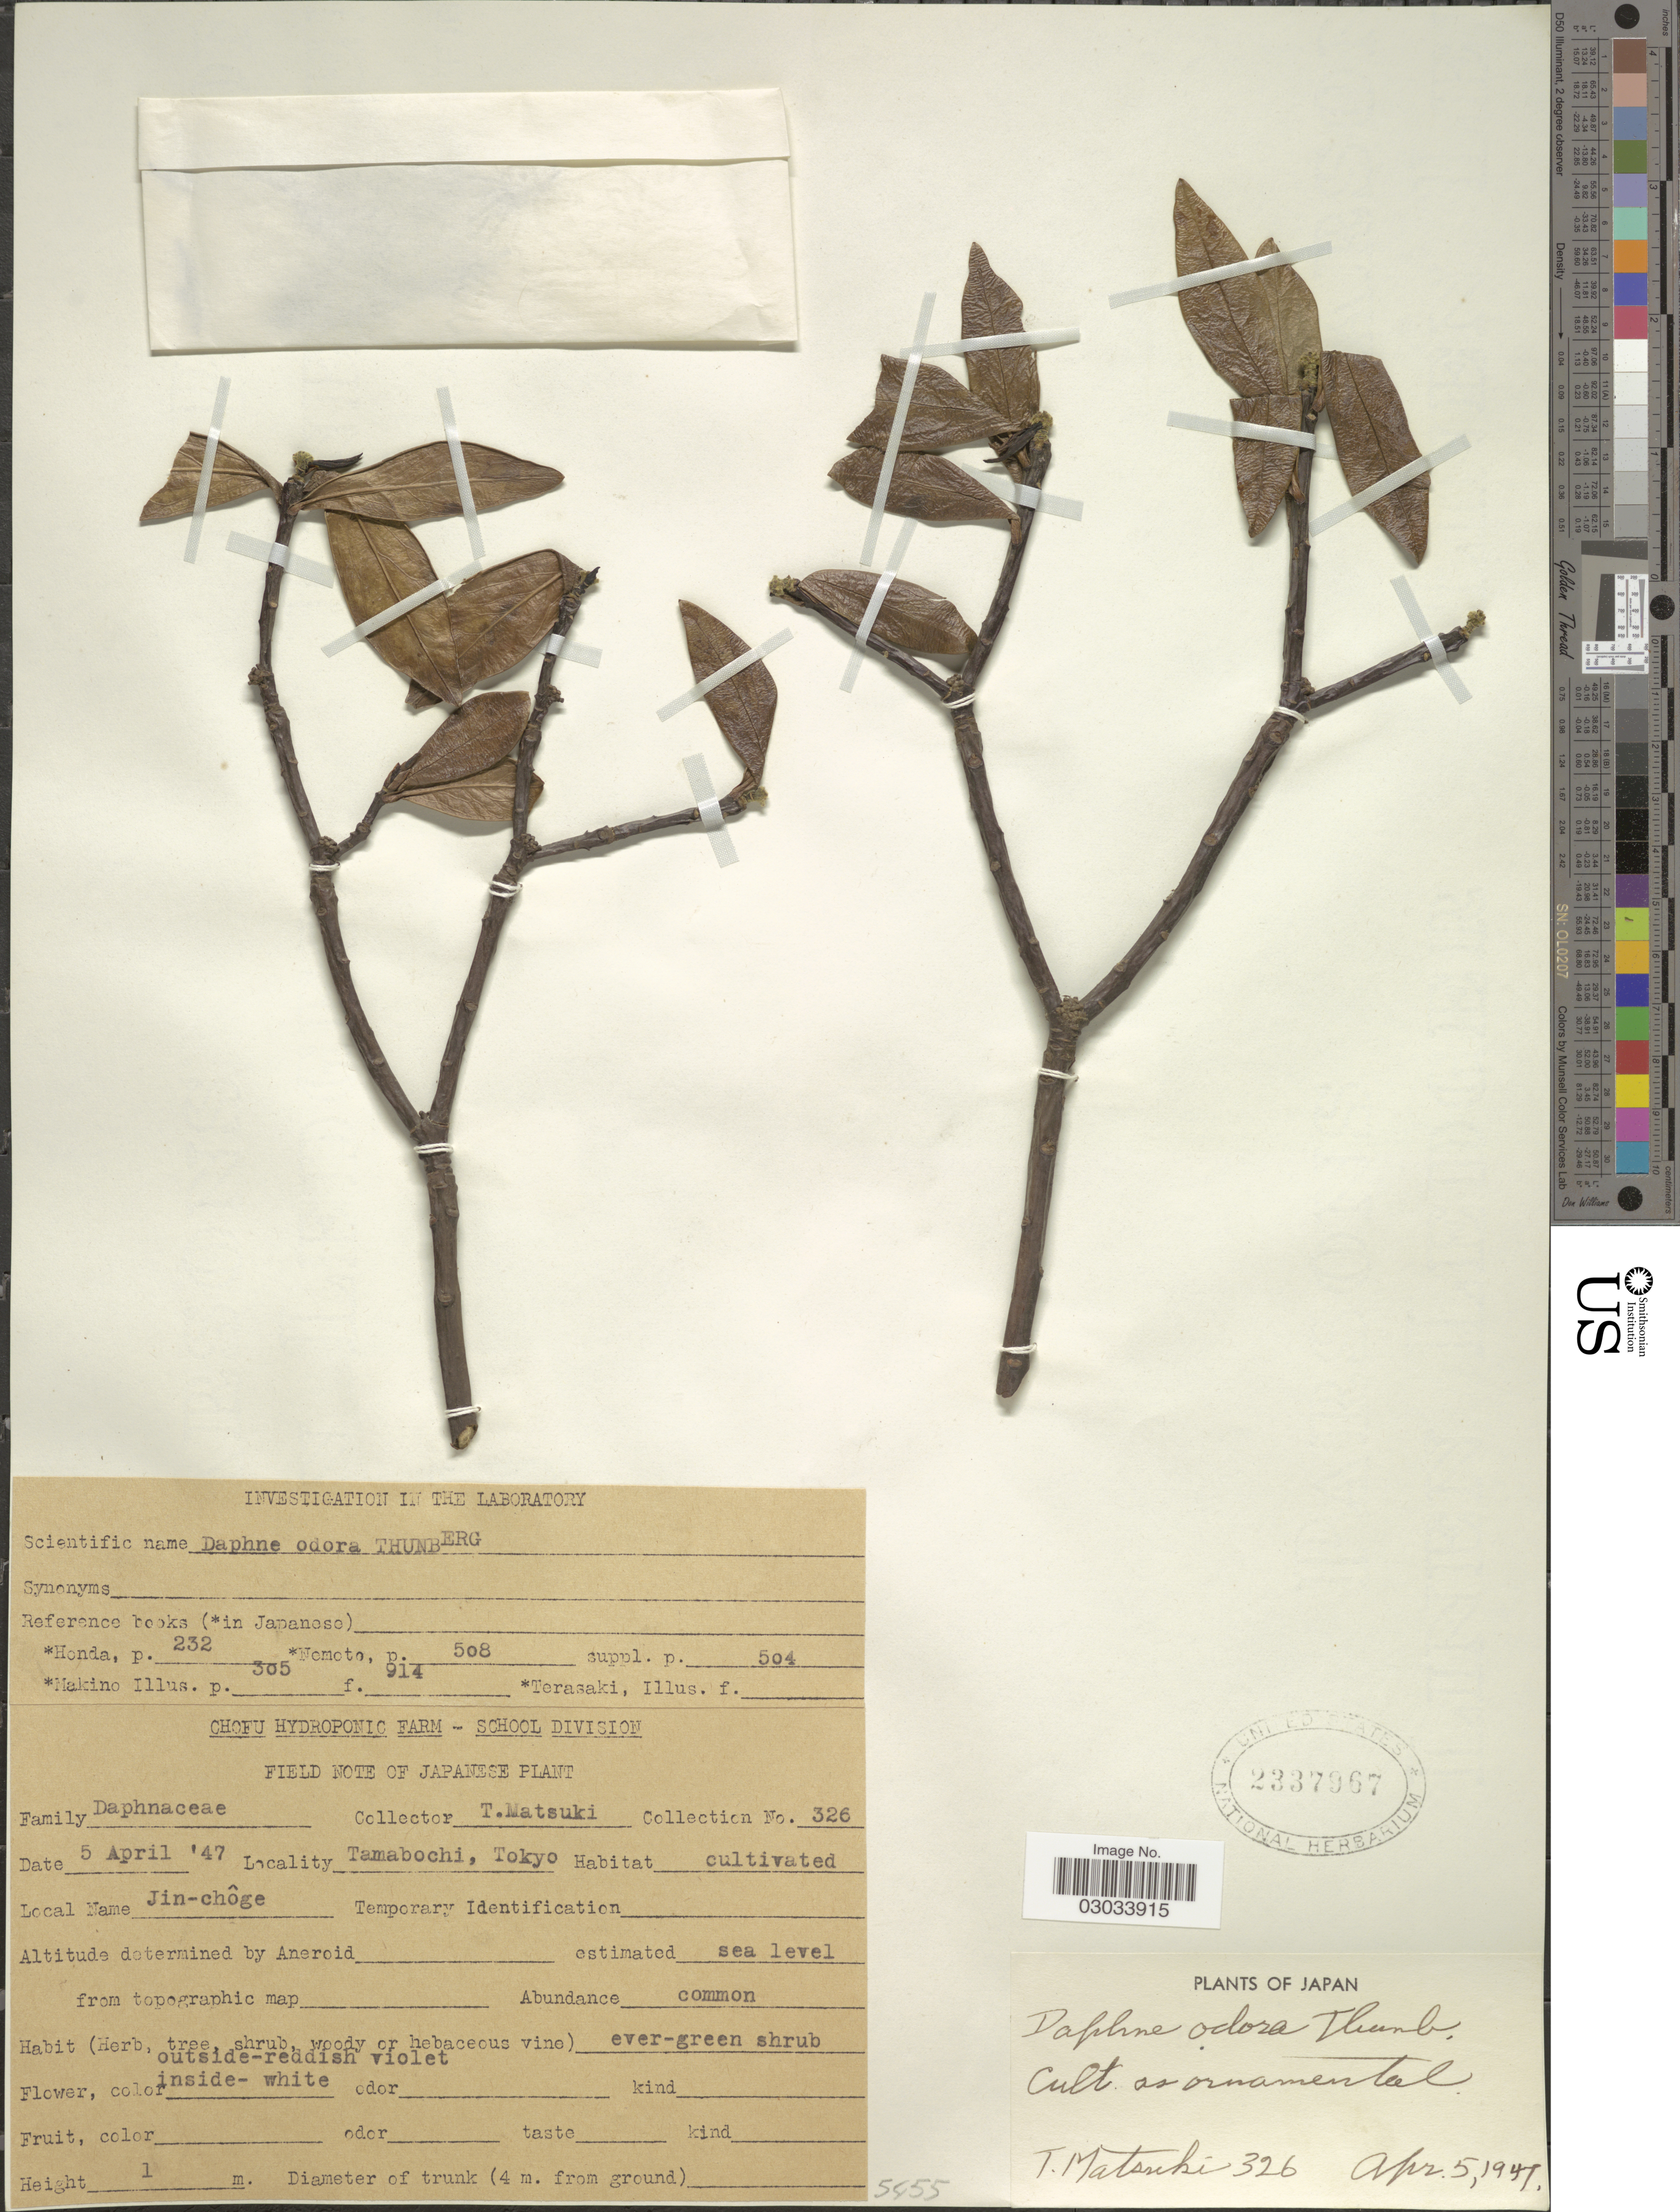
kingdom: Plantae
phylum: Tracheophyta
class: Magnoliopsida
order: Malvales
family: Thymelaeaceae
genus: Daphne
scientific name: Daphne odora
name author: Thunb.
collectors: T. Matsuki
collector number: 326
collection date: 1947-04-05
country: Japan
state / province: Tokyo, Federal City of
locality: Tamabochi, Tokyo.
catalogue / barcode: US 2337967